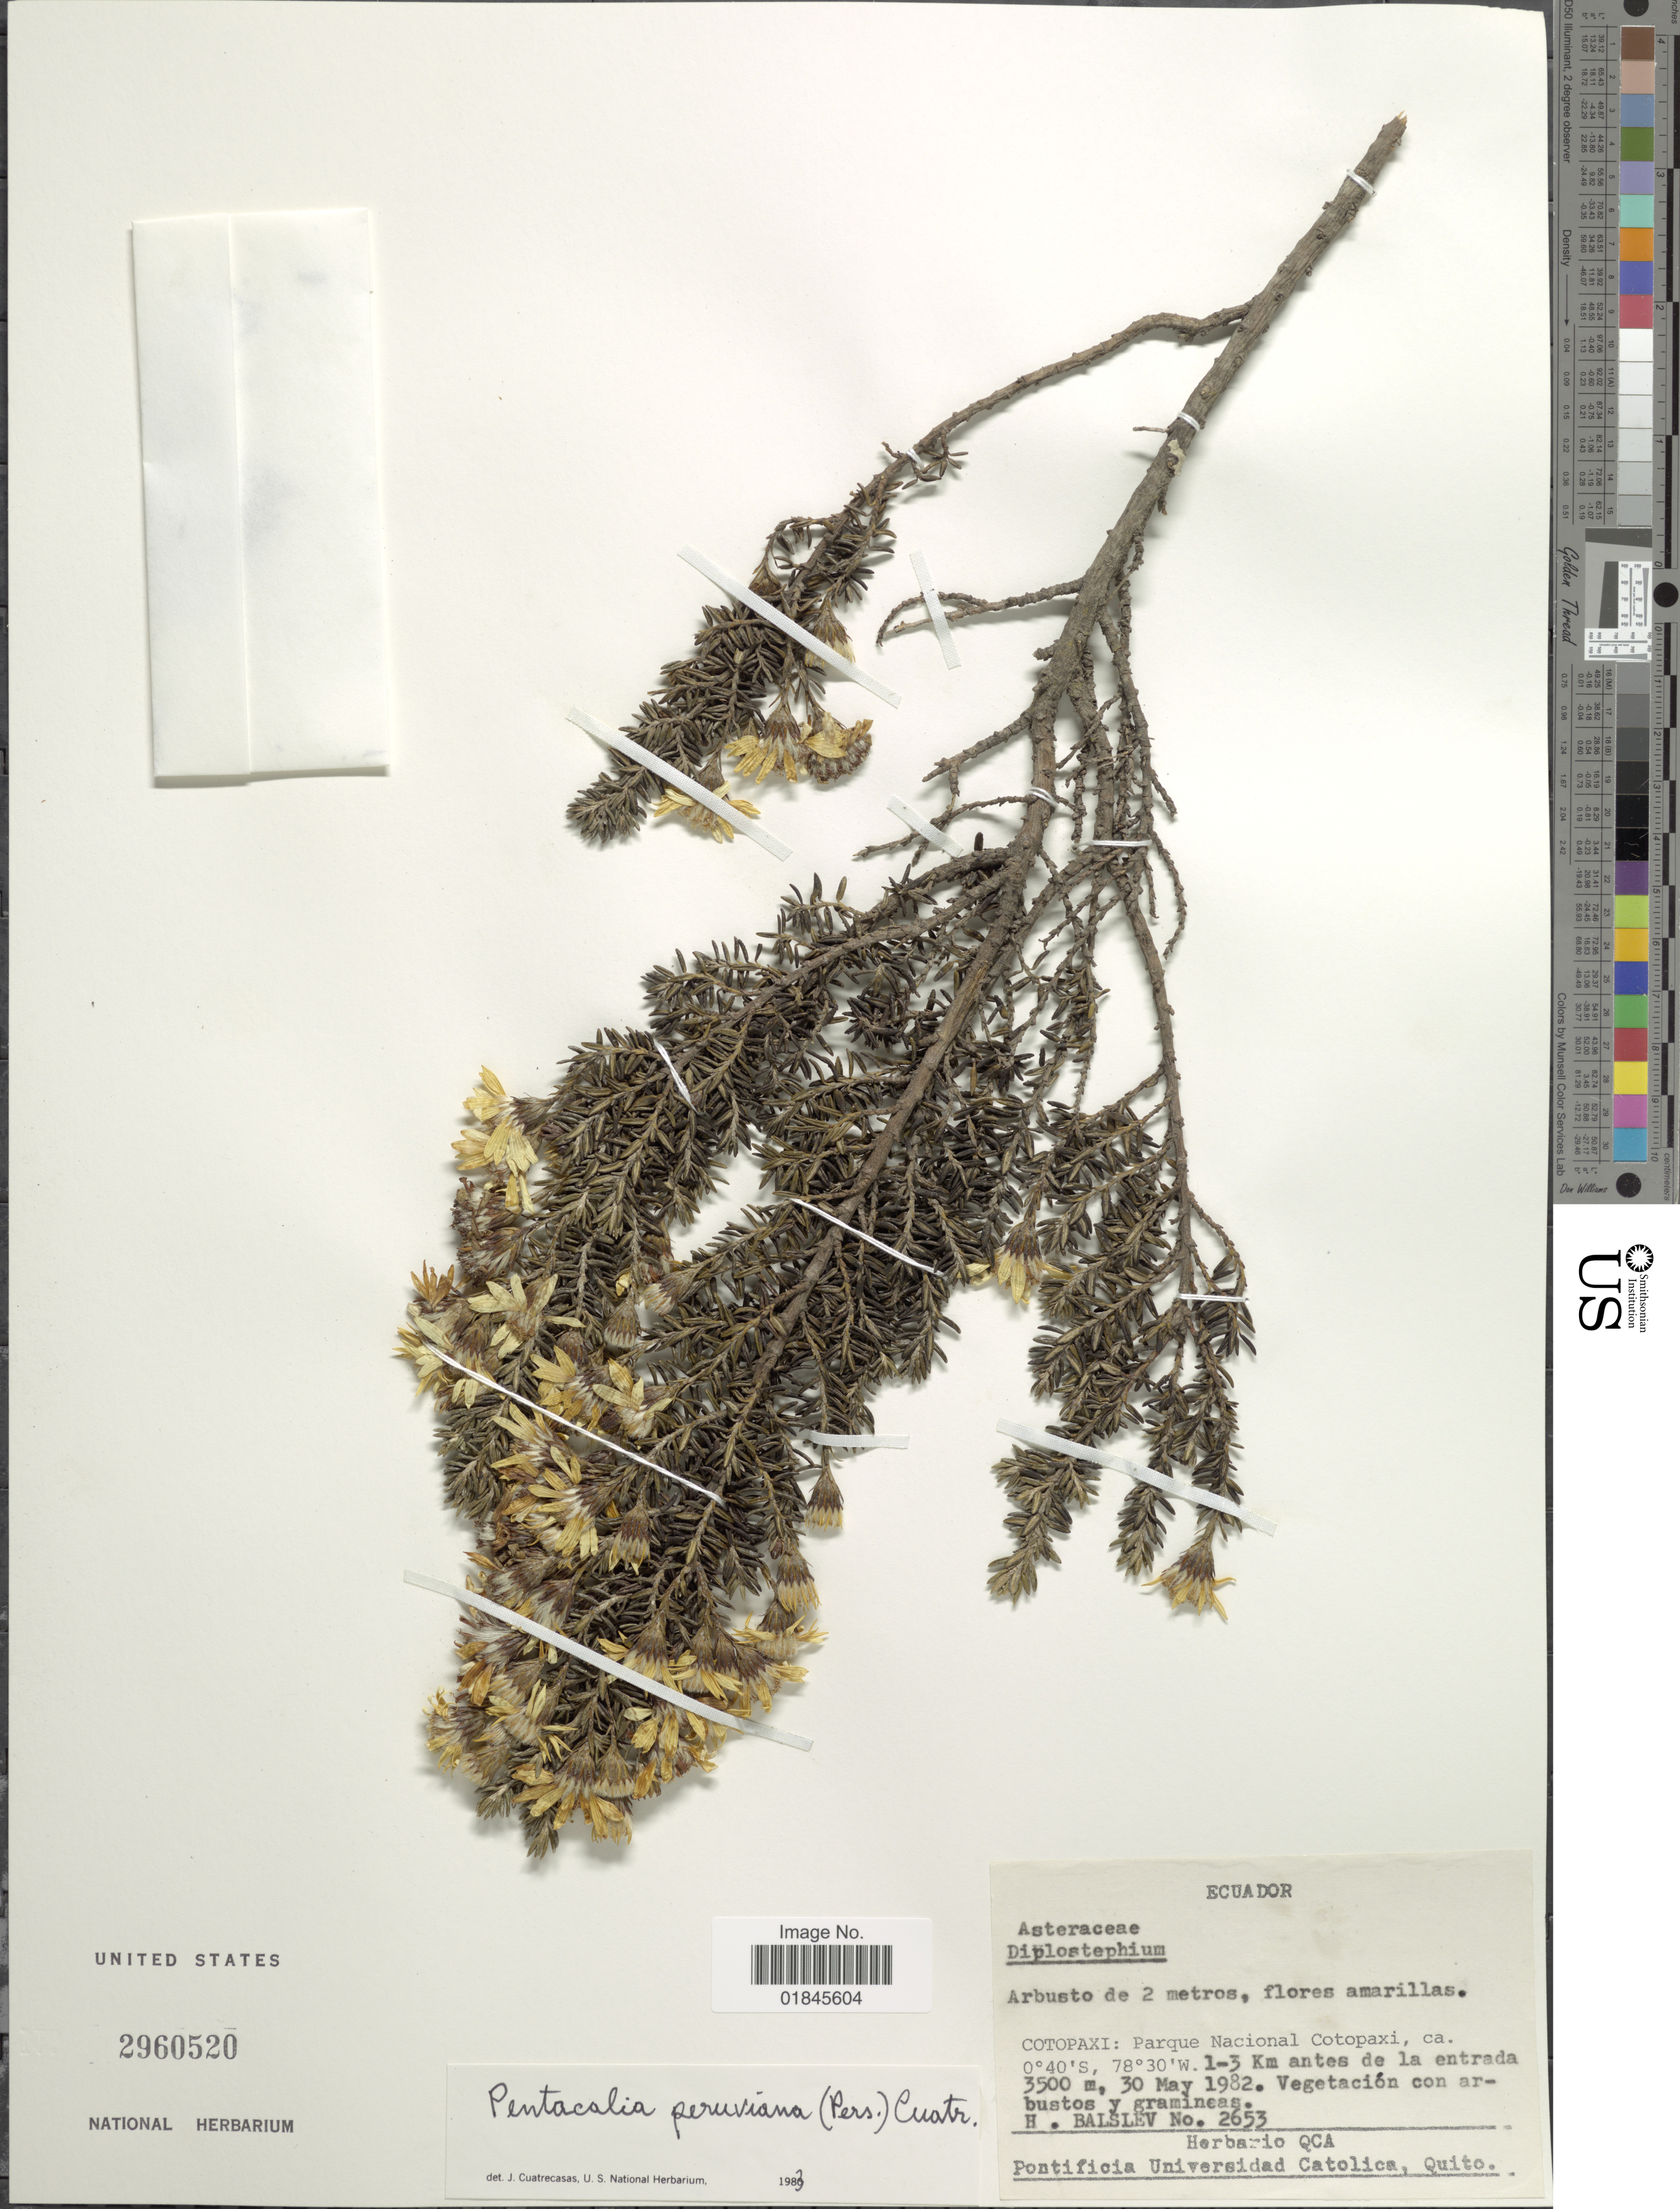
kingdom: Plantae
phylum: Tracheophyta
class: Magnoliopsida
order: Asterales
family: Asteraceae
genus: Pentacalia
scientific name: Pentacalia peruviana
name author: (Pers.) Cuatrec.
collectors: H. Balslev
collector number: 2653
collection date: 1982-05-30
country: Ecuador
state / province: Cotopaxi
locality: Cotopaxi: Parque Nacional Cotopaxi, ca. 1-3 Km antes de la entrada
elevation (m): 3500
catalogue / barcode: US 2960520